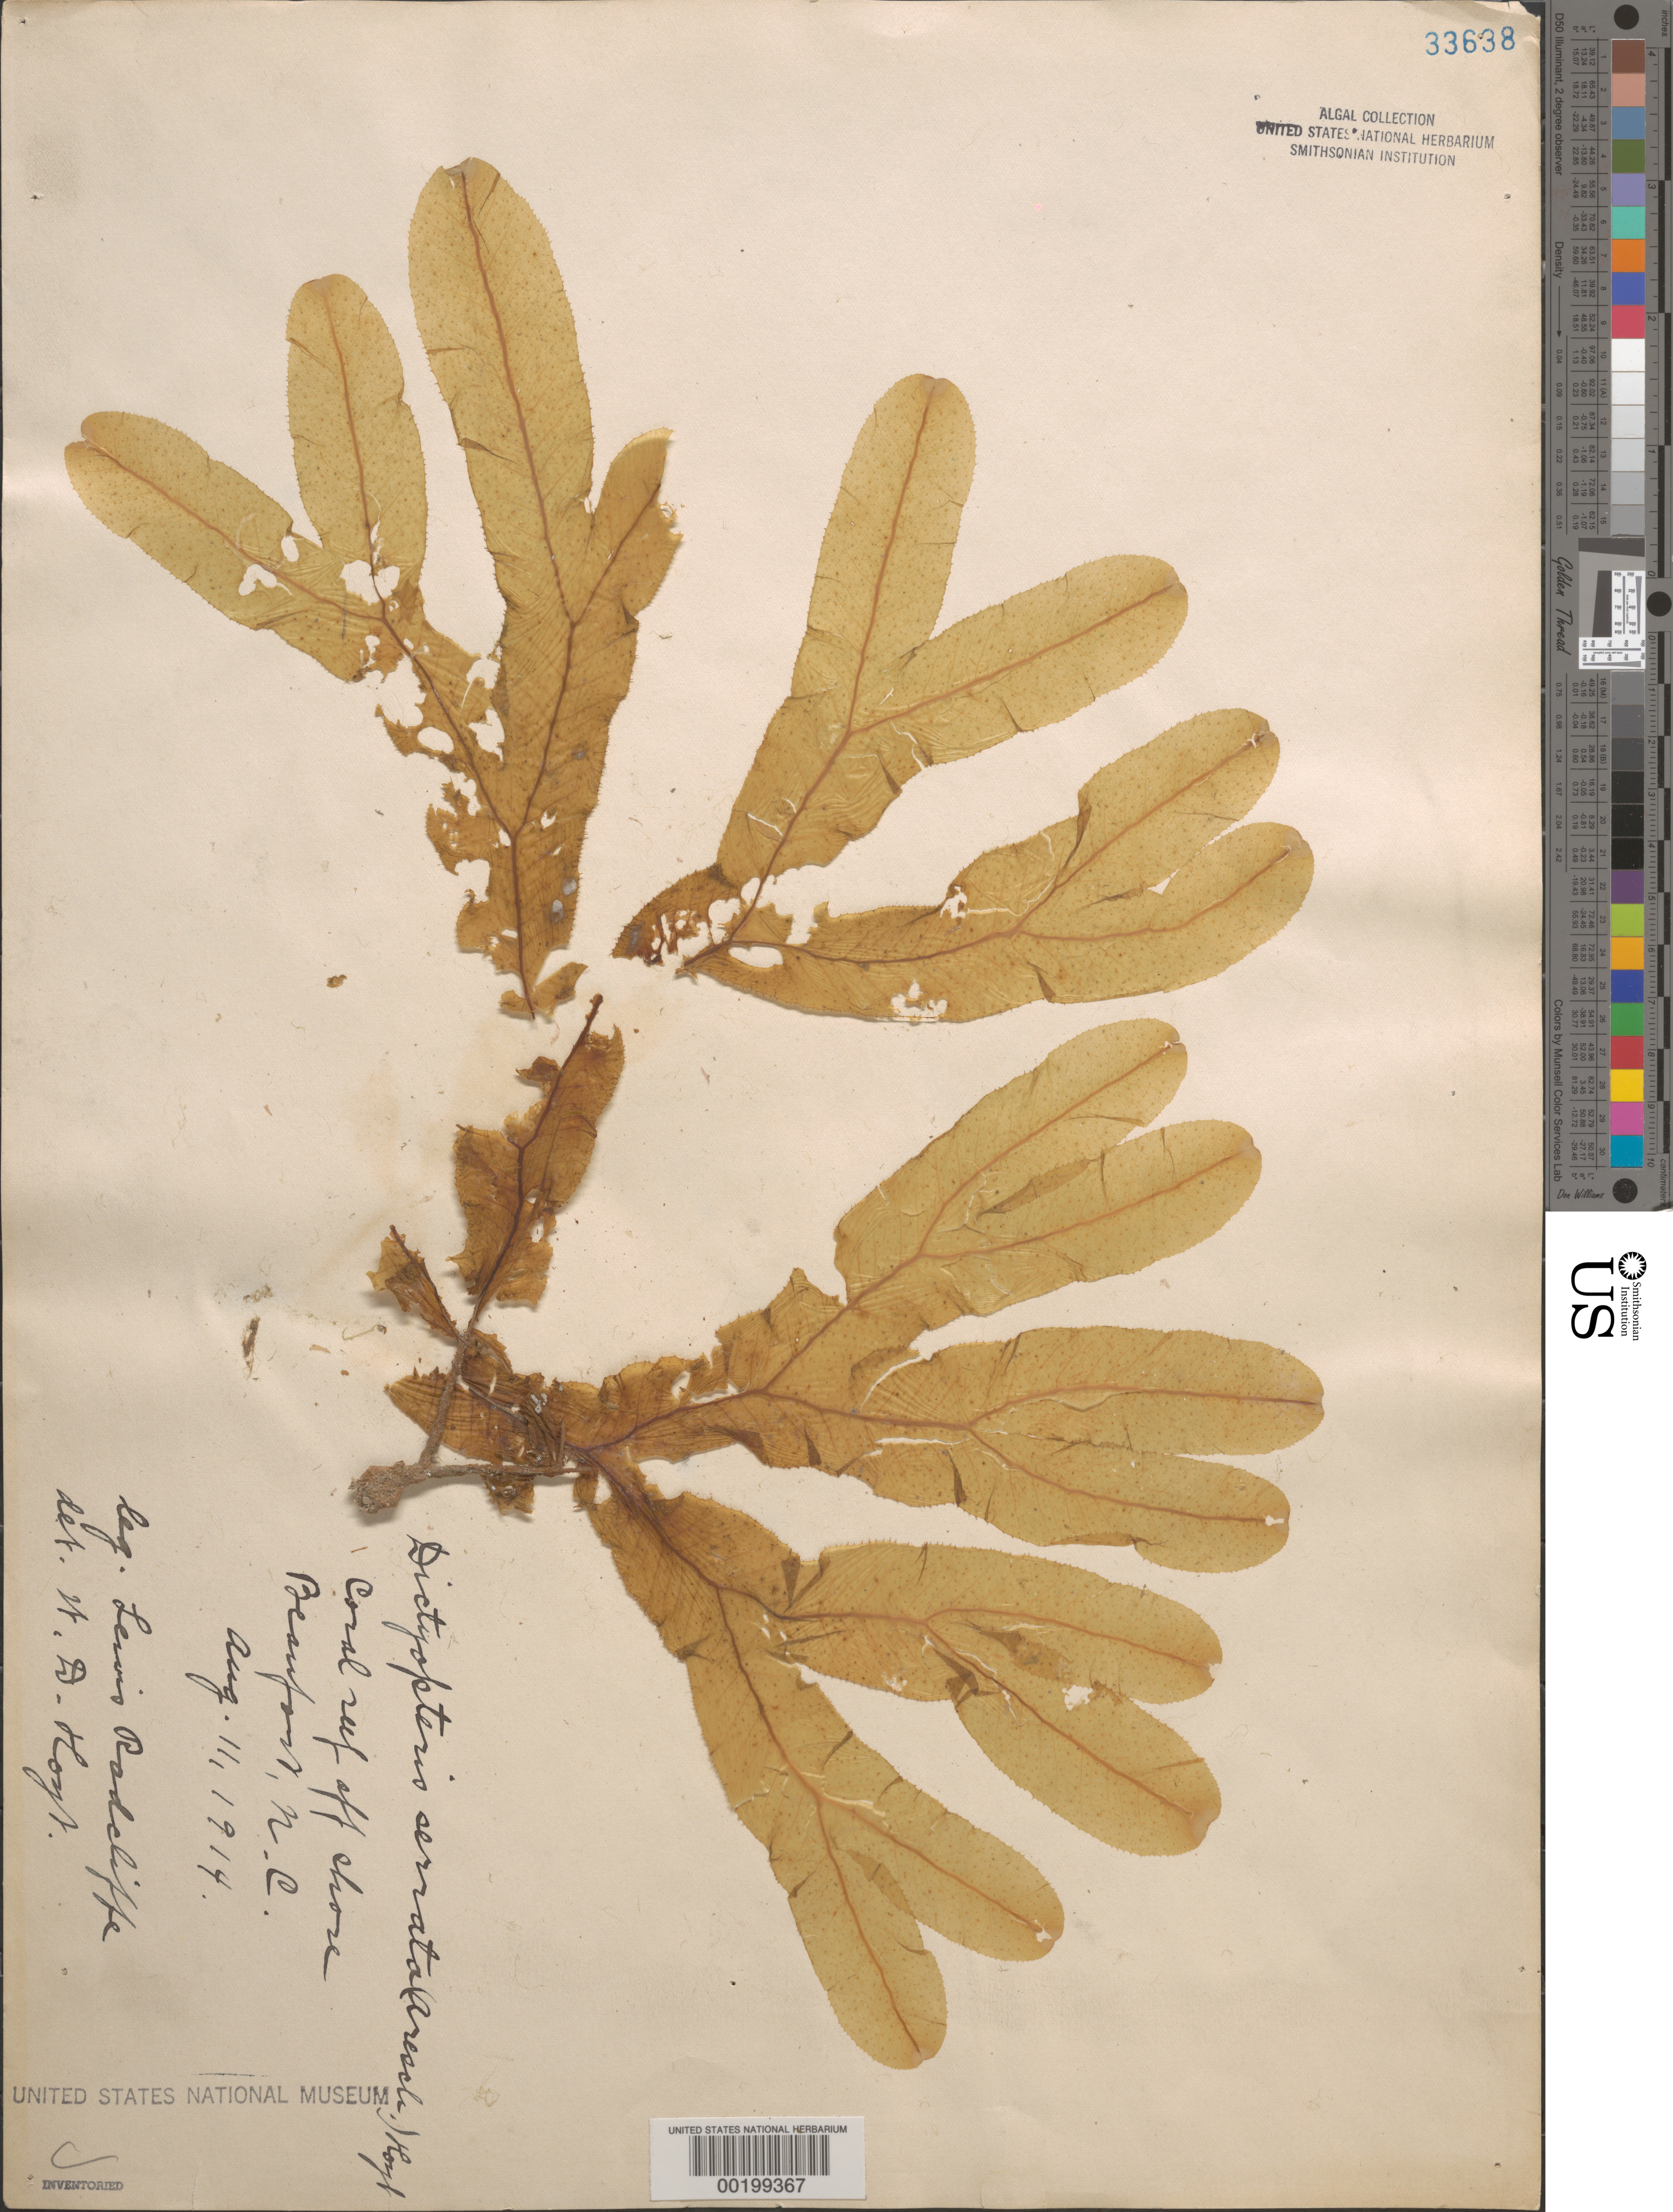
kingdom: Chromista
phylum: Ochrophyta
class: Phaeophyceae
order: Dictyotales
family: Dictyotaceae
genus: Dictyopteris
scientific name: Dictyopteris serrata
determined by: Hoyt, W. D.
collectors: L. Radcliffe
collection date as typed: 11 Aug 1914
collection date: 1914-08-11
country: United States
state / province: North Carolina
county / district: Carteret County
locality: Beaufort, coral reef 20 miles offshore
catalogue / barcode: US 33638